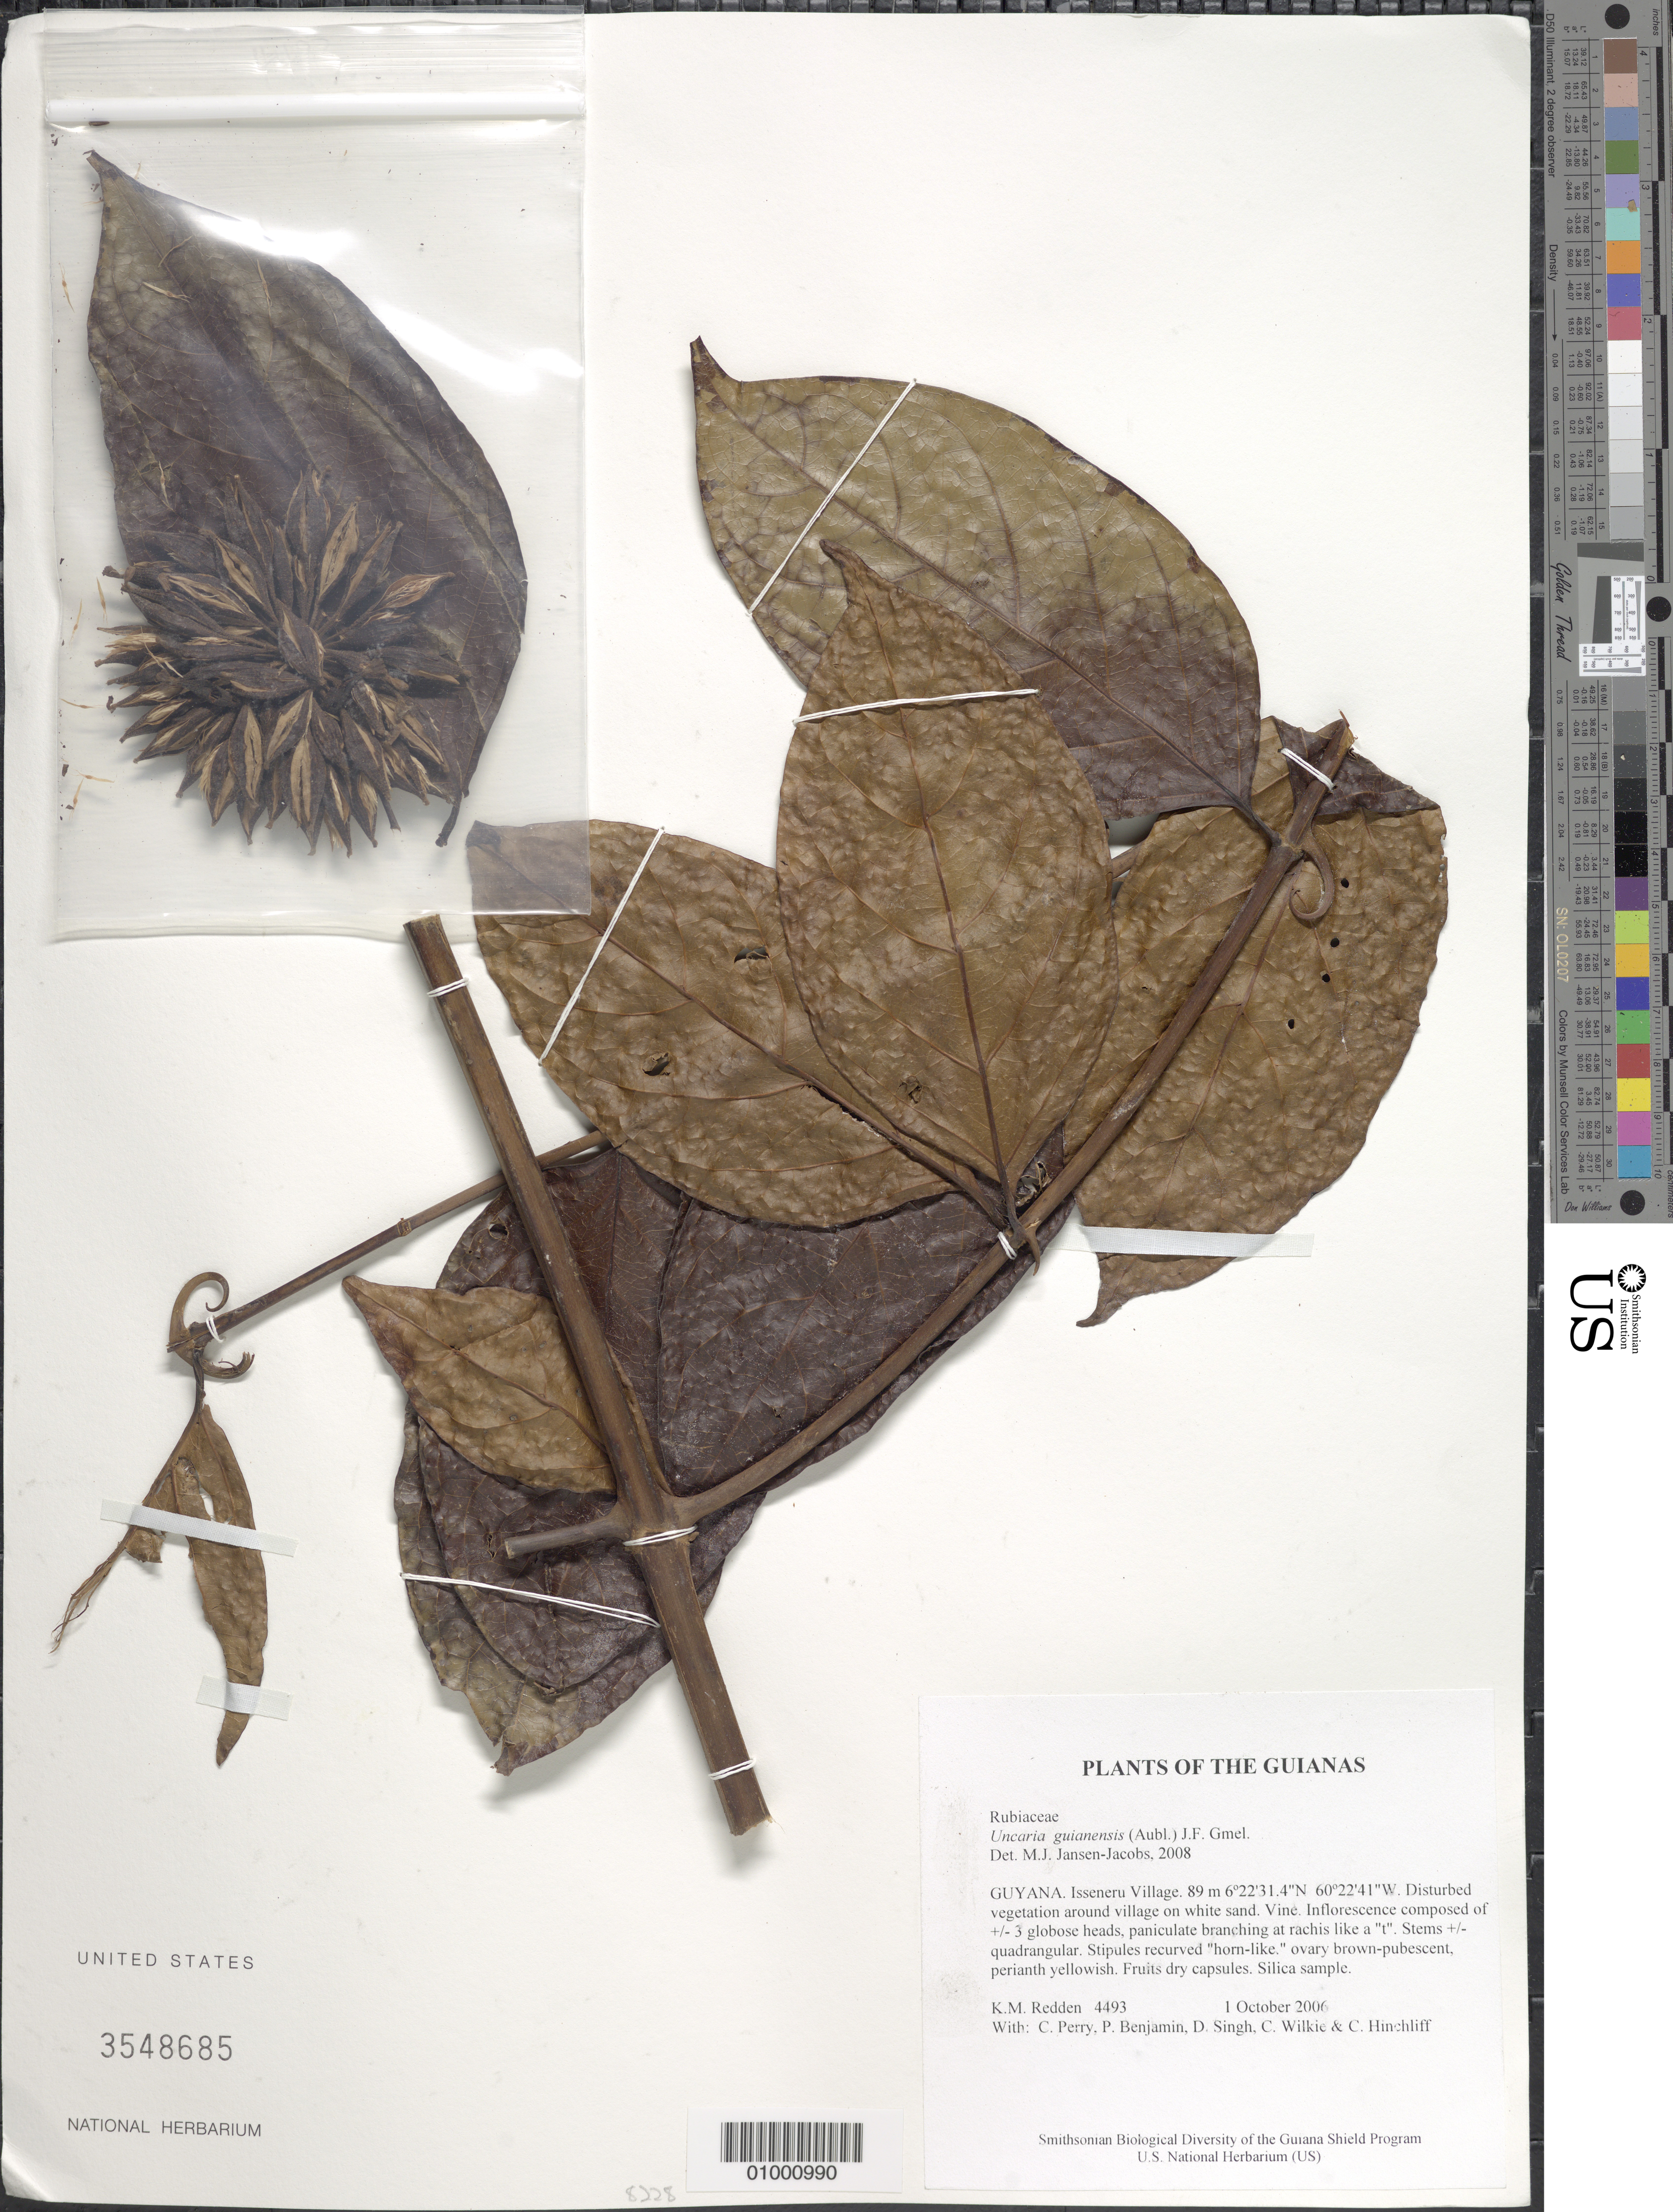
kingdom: Plantae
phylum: Tracheophyta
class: Magnoliopsida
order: Gentianales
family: Rubiaceae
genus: Uncaria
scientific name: Uncaria guianensis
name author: (Aubl.) J.F. Gmel.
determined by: Jansen-Jacobs, M. J., (U), Nationaal Herbarium Nederland, Utrecht University branch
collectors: K. M. Redden, C. Perry, P. Benjamin, D. Singh, C. Wilkie & C. E. Hinchliff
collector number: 4493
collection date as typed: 1 October 2006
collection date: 2006-10-01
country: Guyana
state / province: Cuyuni-Mazaruni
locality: Isseneru Village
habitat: Disturbed vegetation around village on white sand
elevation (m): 89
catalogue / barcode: US 3548685